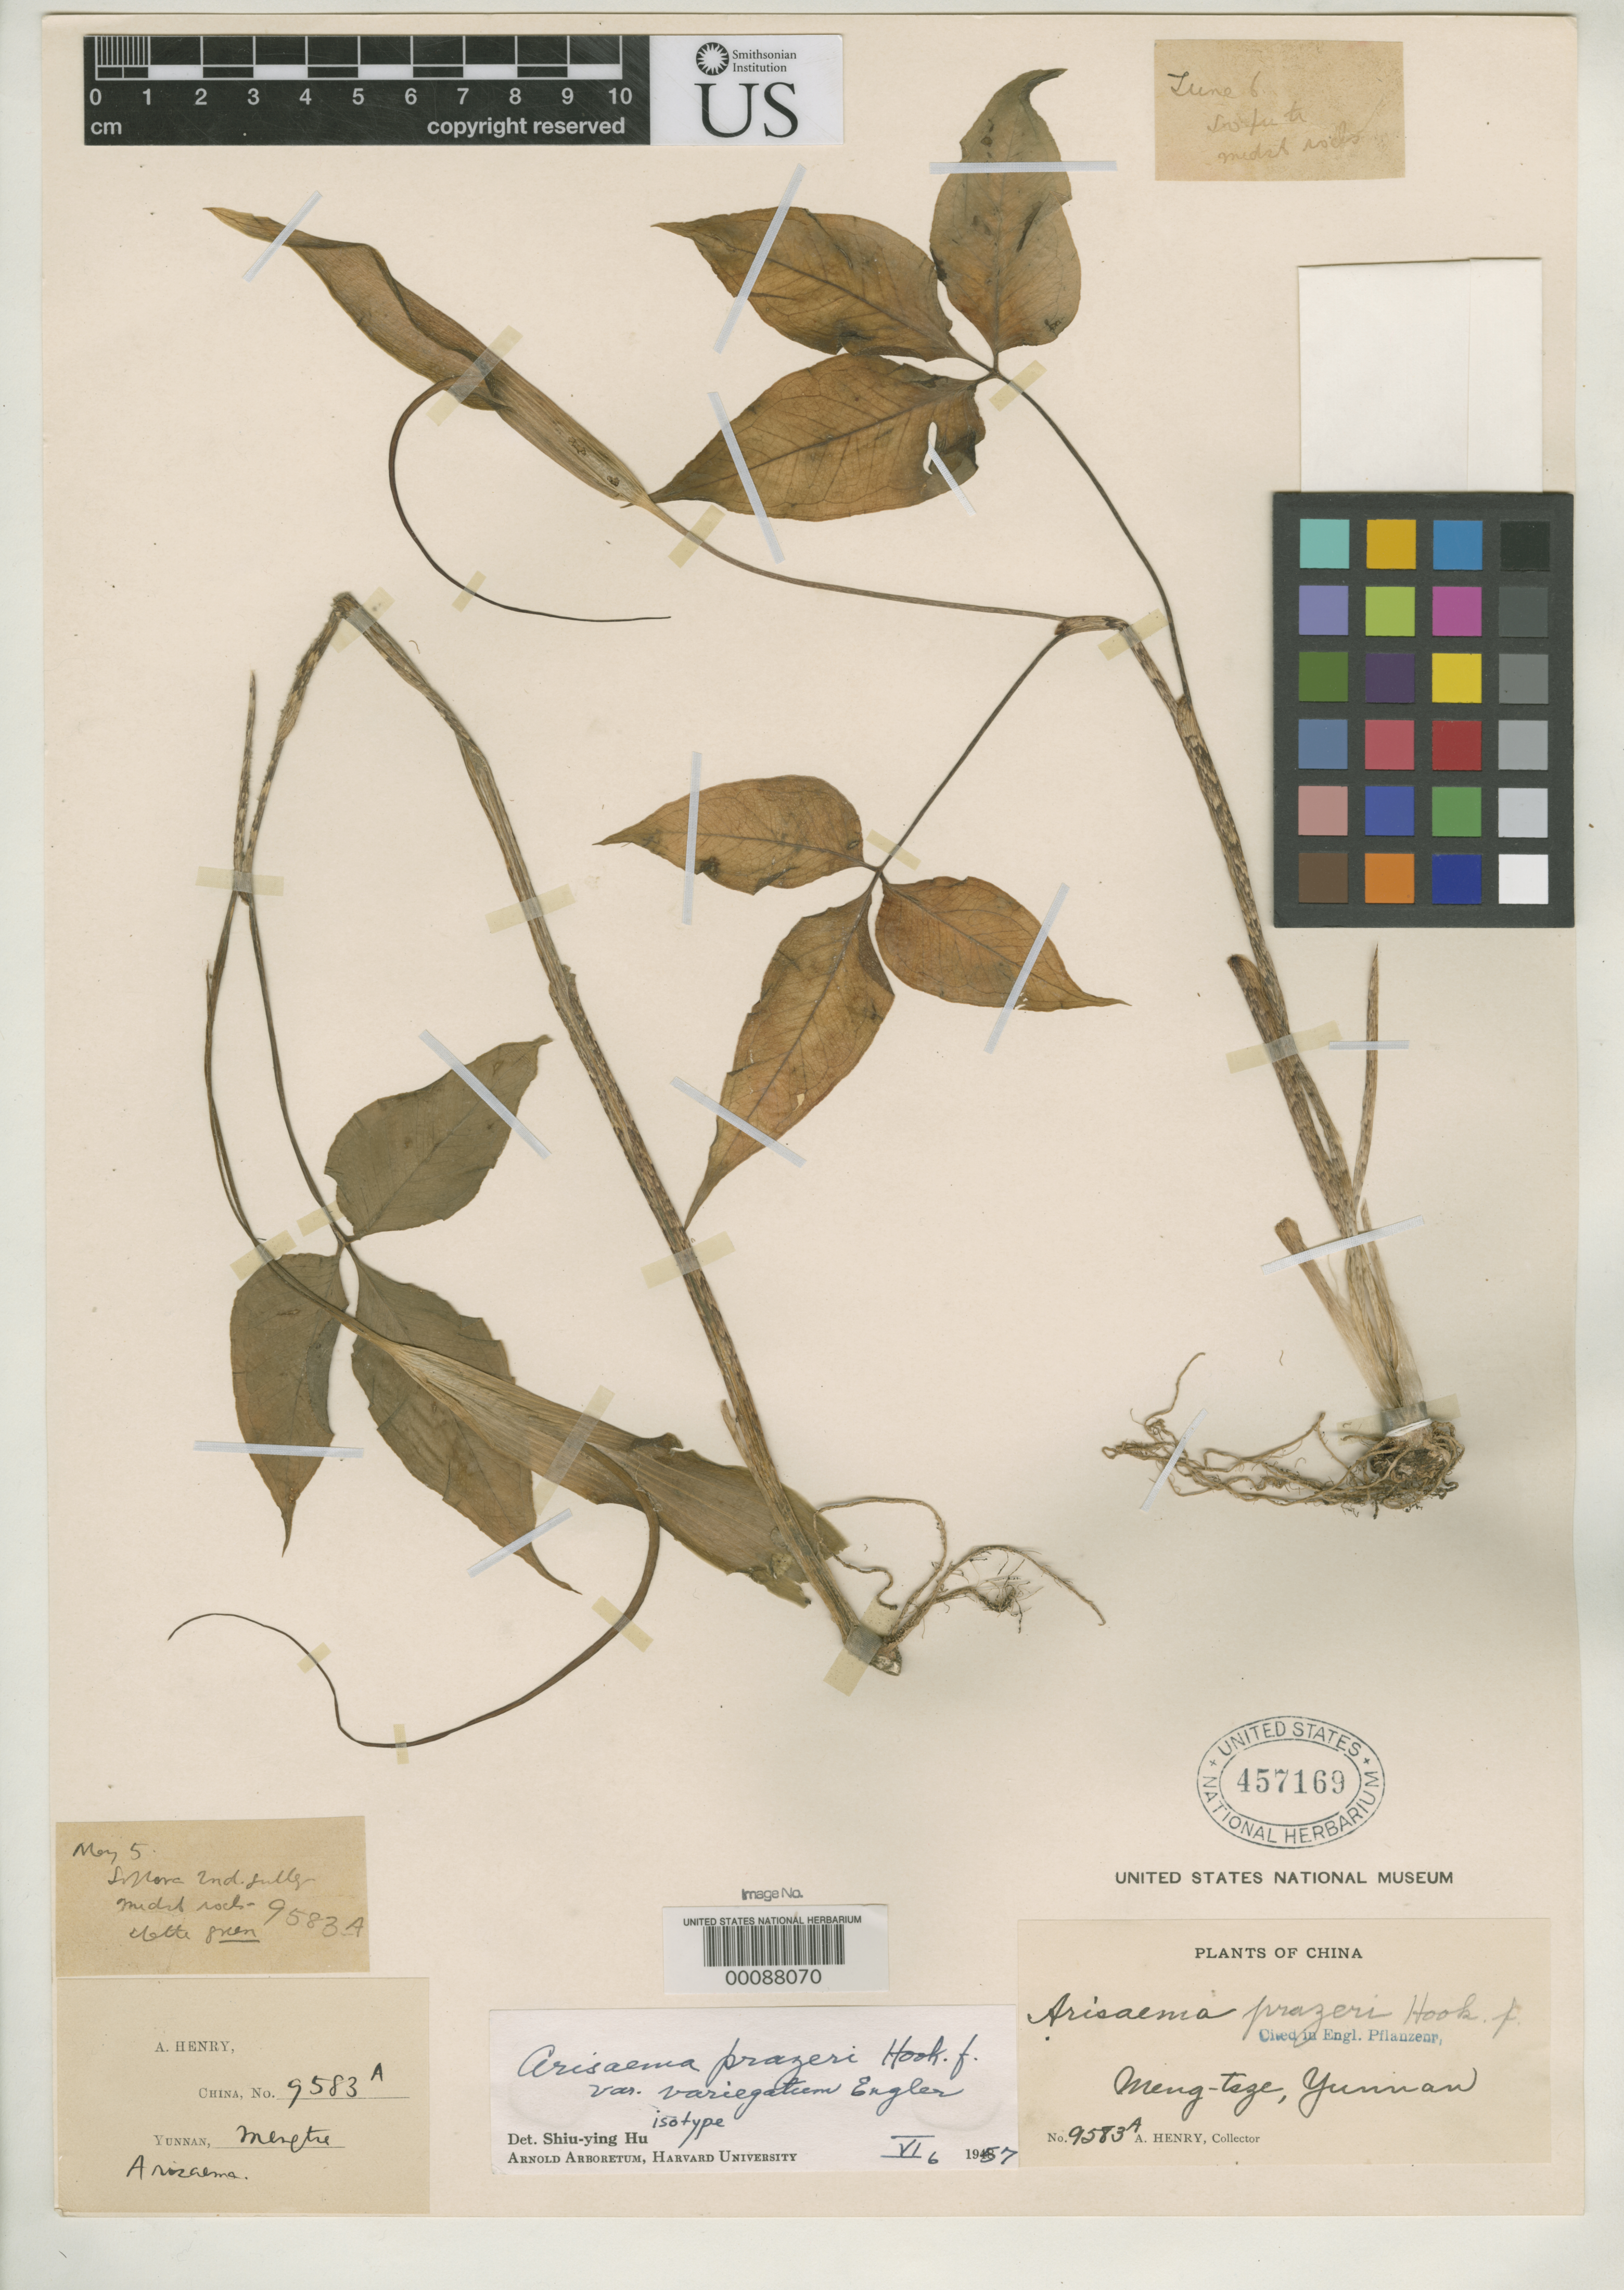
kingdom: Plantae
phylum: Tracheophyta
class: Liliopsida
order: Alismatales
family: Araceae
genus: Arisaema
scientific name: Arisaema prazeri var. variegatum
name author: Engl.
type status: Syntype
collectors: A. Henry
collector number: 9583 A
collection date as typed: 05 May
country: China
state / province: Yunnan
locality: Mengtze.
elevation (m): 1560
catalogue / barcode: US 457169